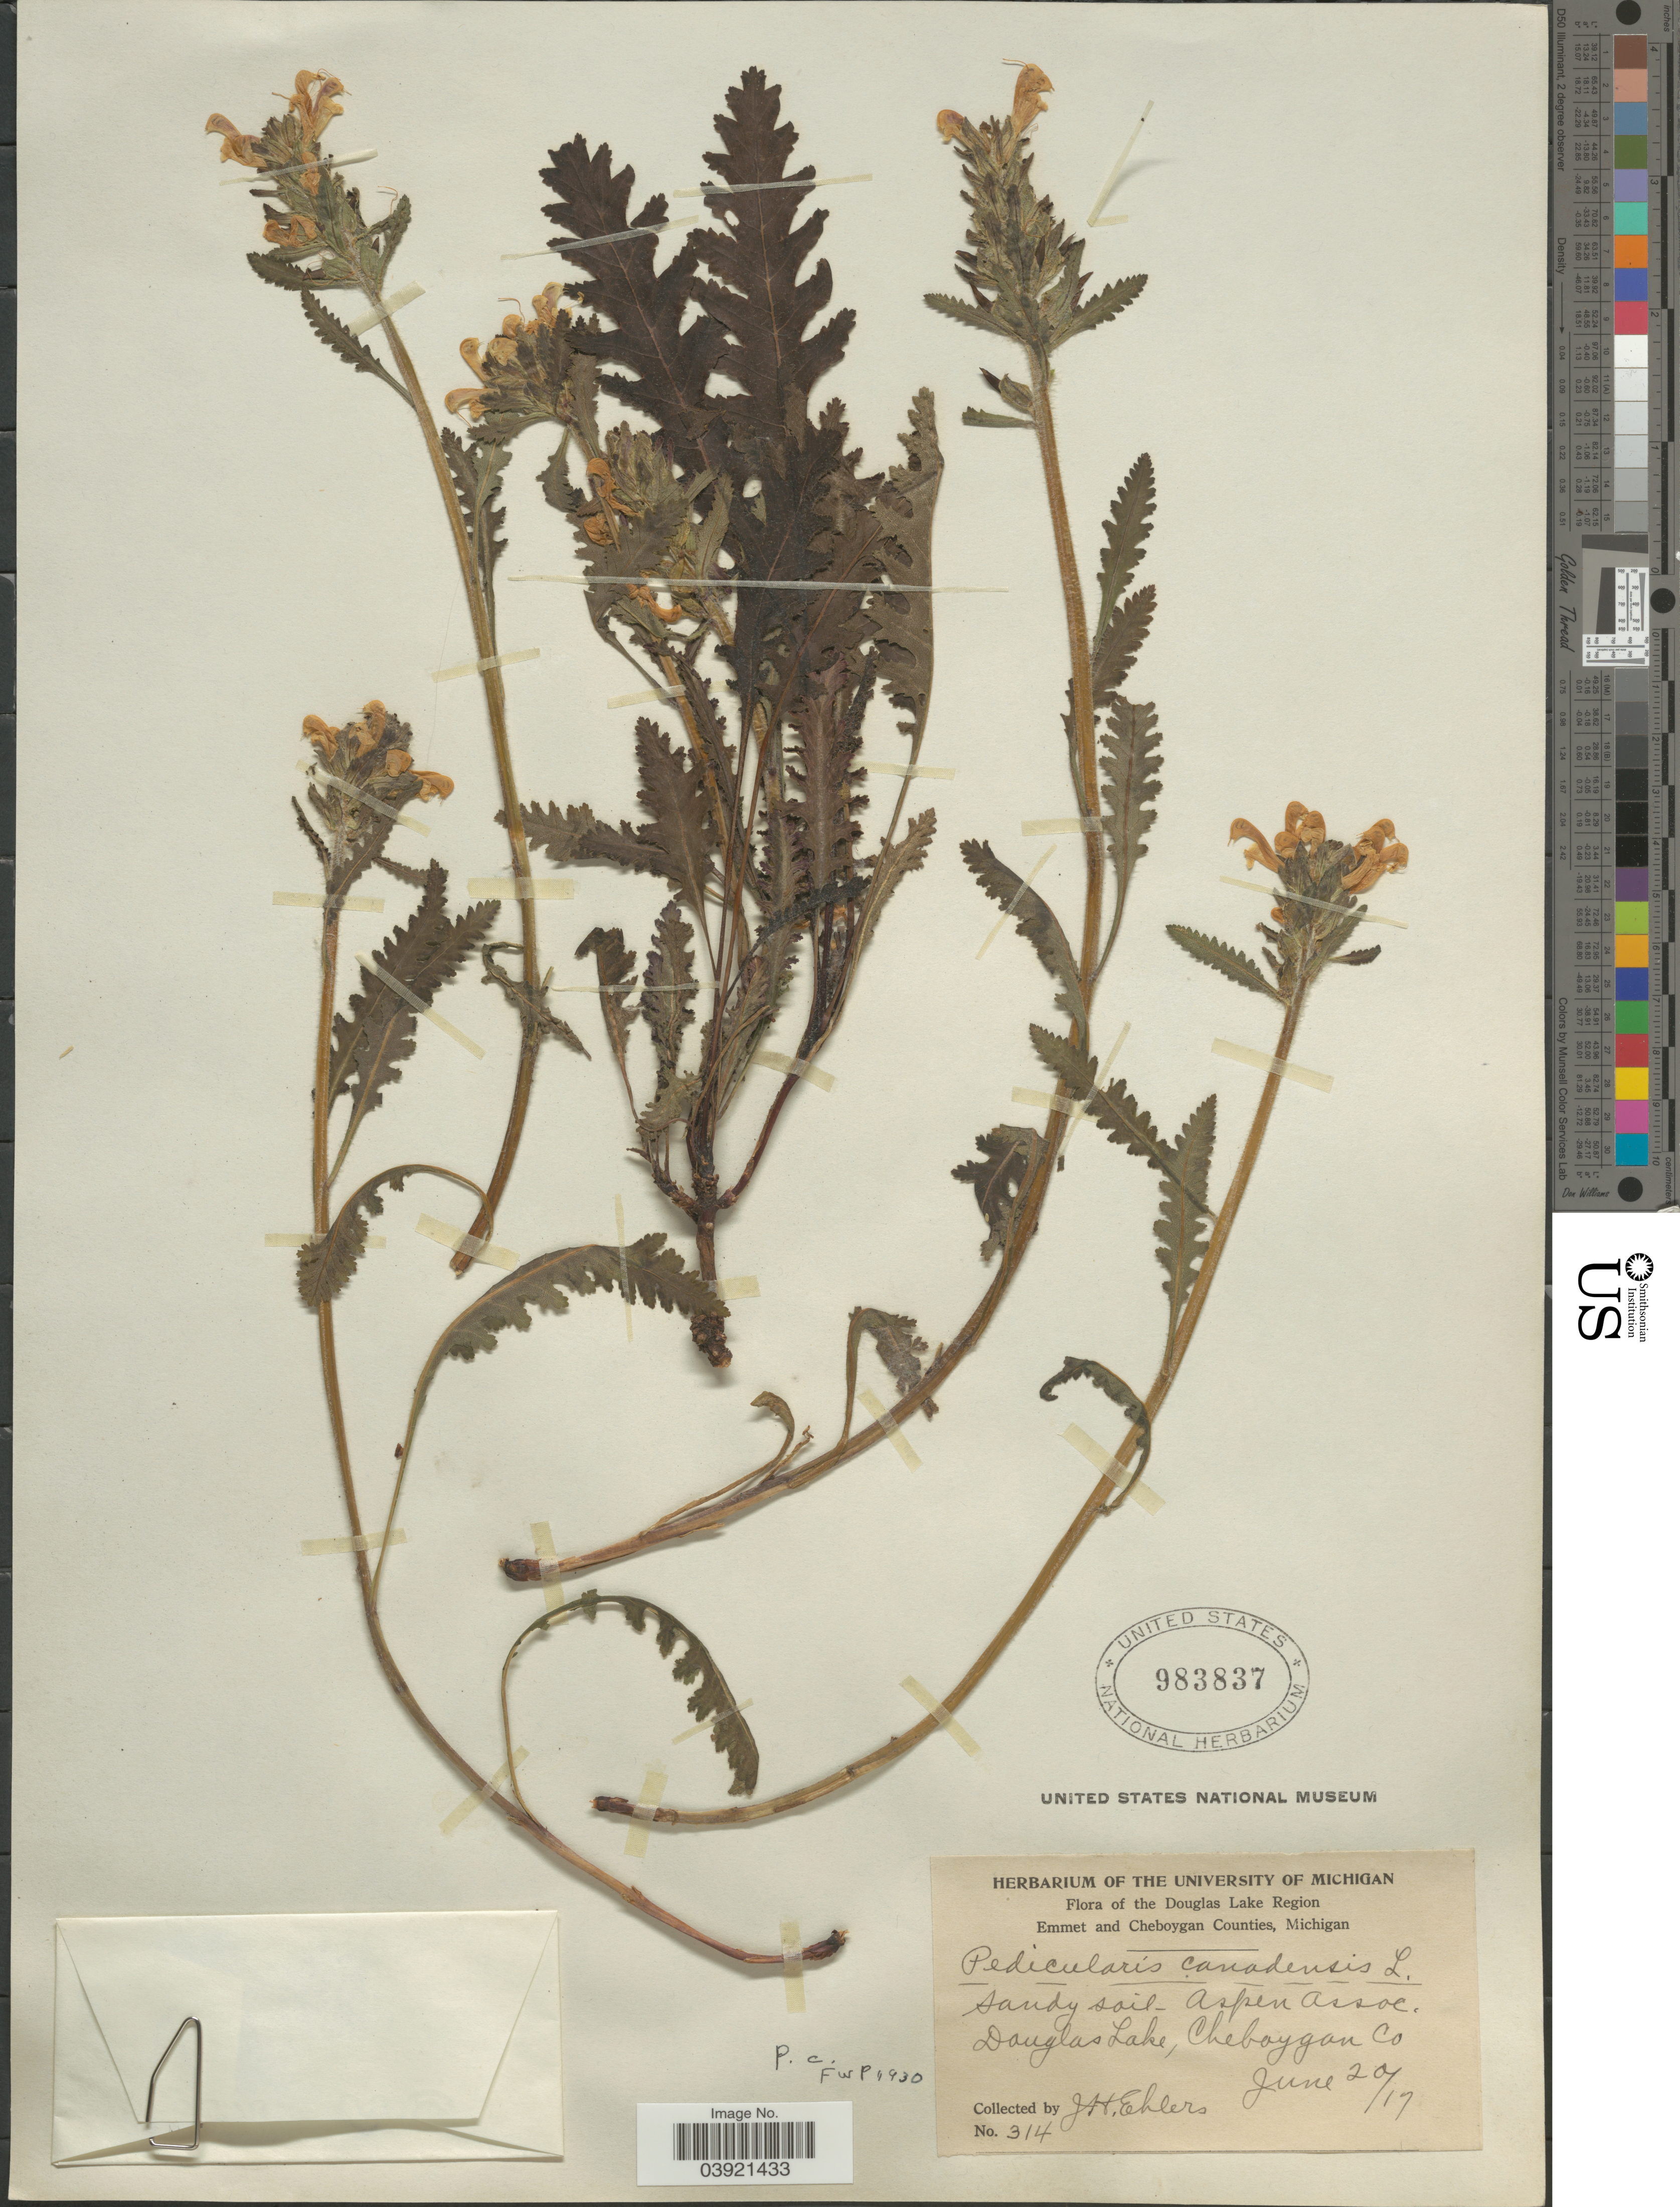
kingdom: Plantae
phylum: Tracheophyta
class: Magnoliopsida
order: Lamiales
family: Orobanchaceae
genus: Pedicularis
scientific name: Pedicularis canadensis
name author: L.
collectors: J. H. Ehlers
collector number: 314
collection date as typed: Transcribed d/m/y: 20/6/17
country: United States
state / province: Michigan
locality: Douglas Lake Region. Sandy soil- Aspen Assoc. Douglas Lake, Cheboygan Co.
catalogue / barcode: US 983837